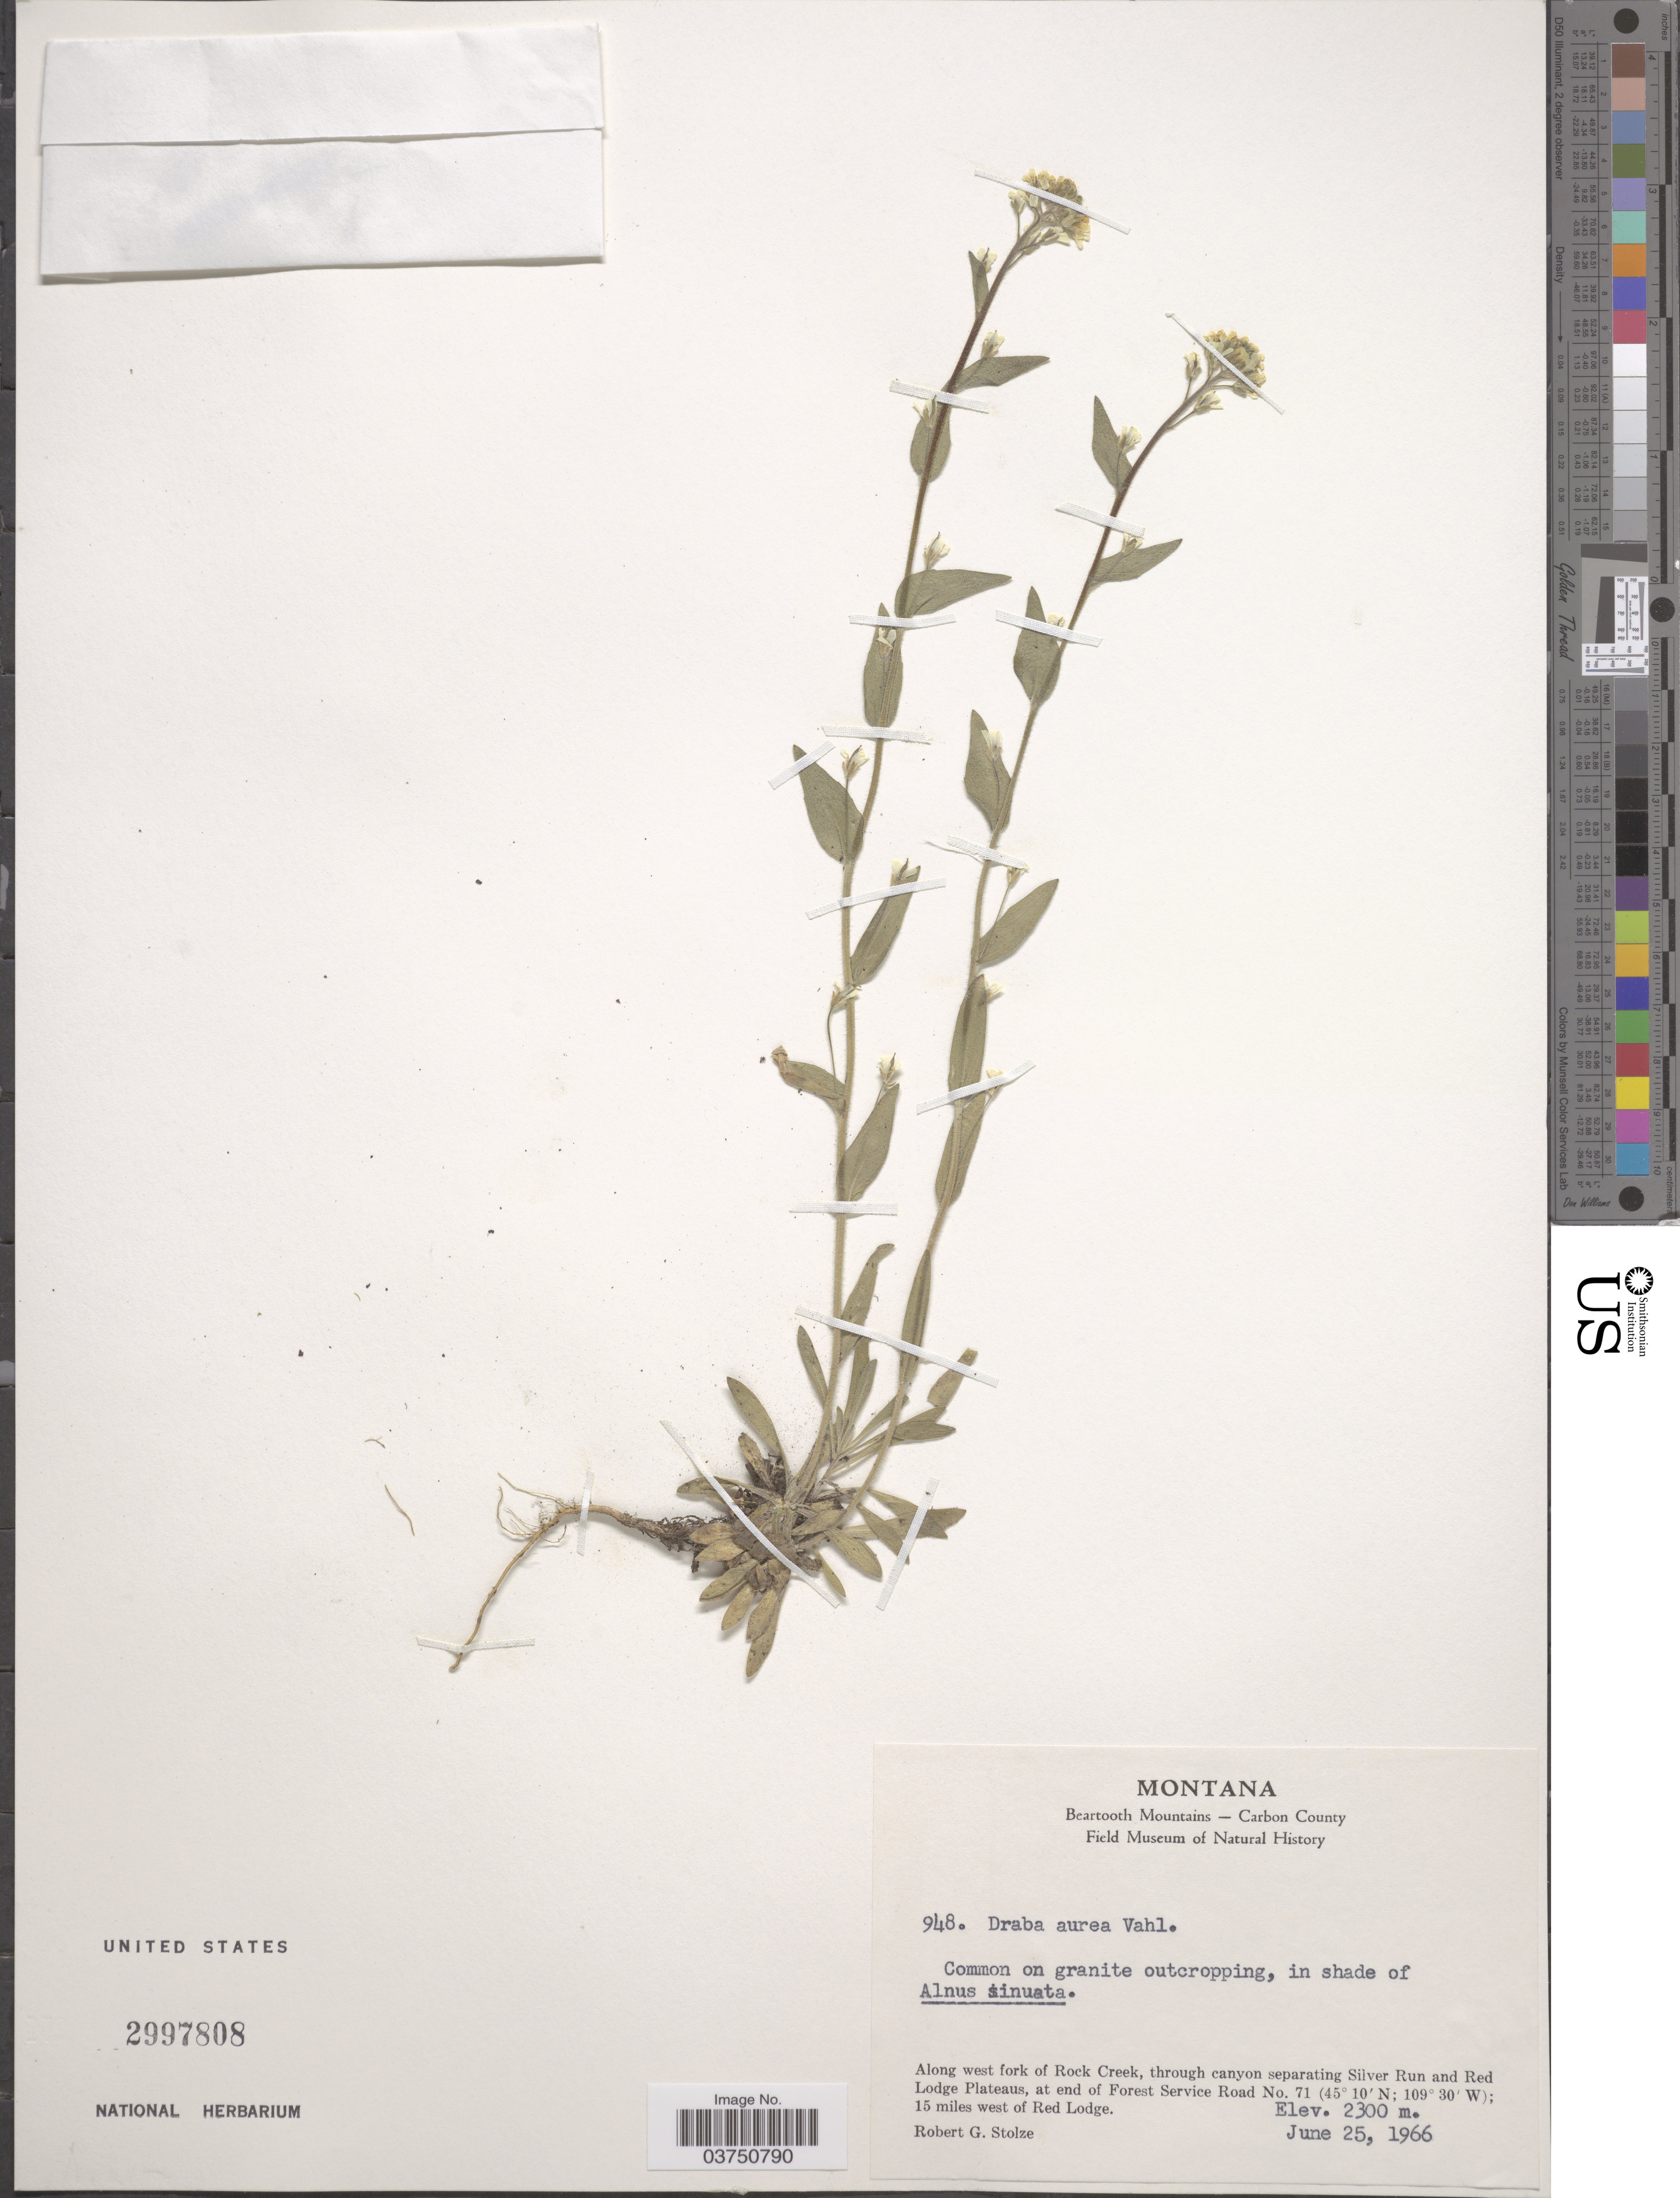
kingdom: Plantae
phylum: Tracheophyta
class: Magnoliopsida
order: Brassicales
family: Brassicaceae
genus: Draba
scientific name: Draba aurea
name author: Vahl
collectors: R. G. Stolze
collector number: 948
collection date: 1966-06-25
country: United States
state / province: Montana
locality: Beartooth Mountains - Carbon County. Along west fork of Rock Creek, through canyon separating Silver Run and Red Lodge Plateaus, at end of Forest Service Road No. 71; 15 miles west of Red Lodge.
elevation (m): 2300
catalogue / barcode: US 2997808